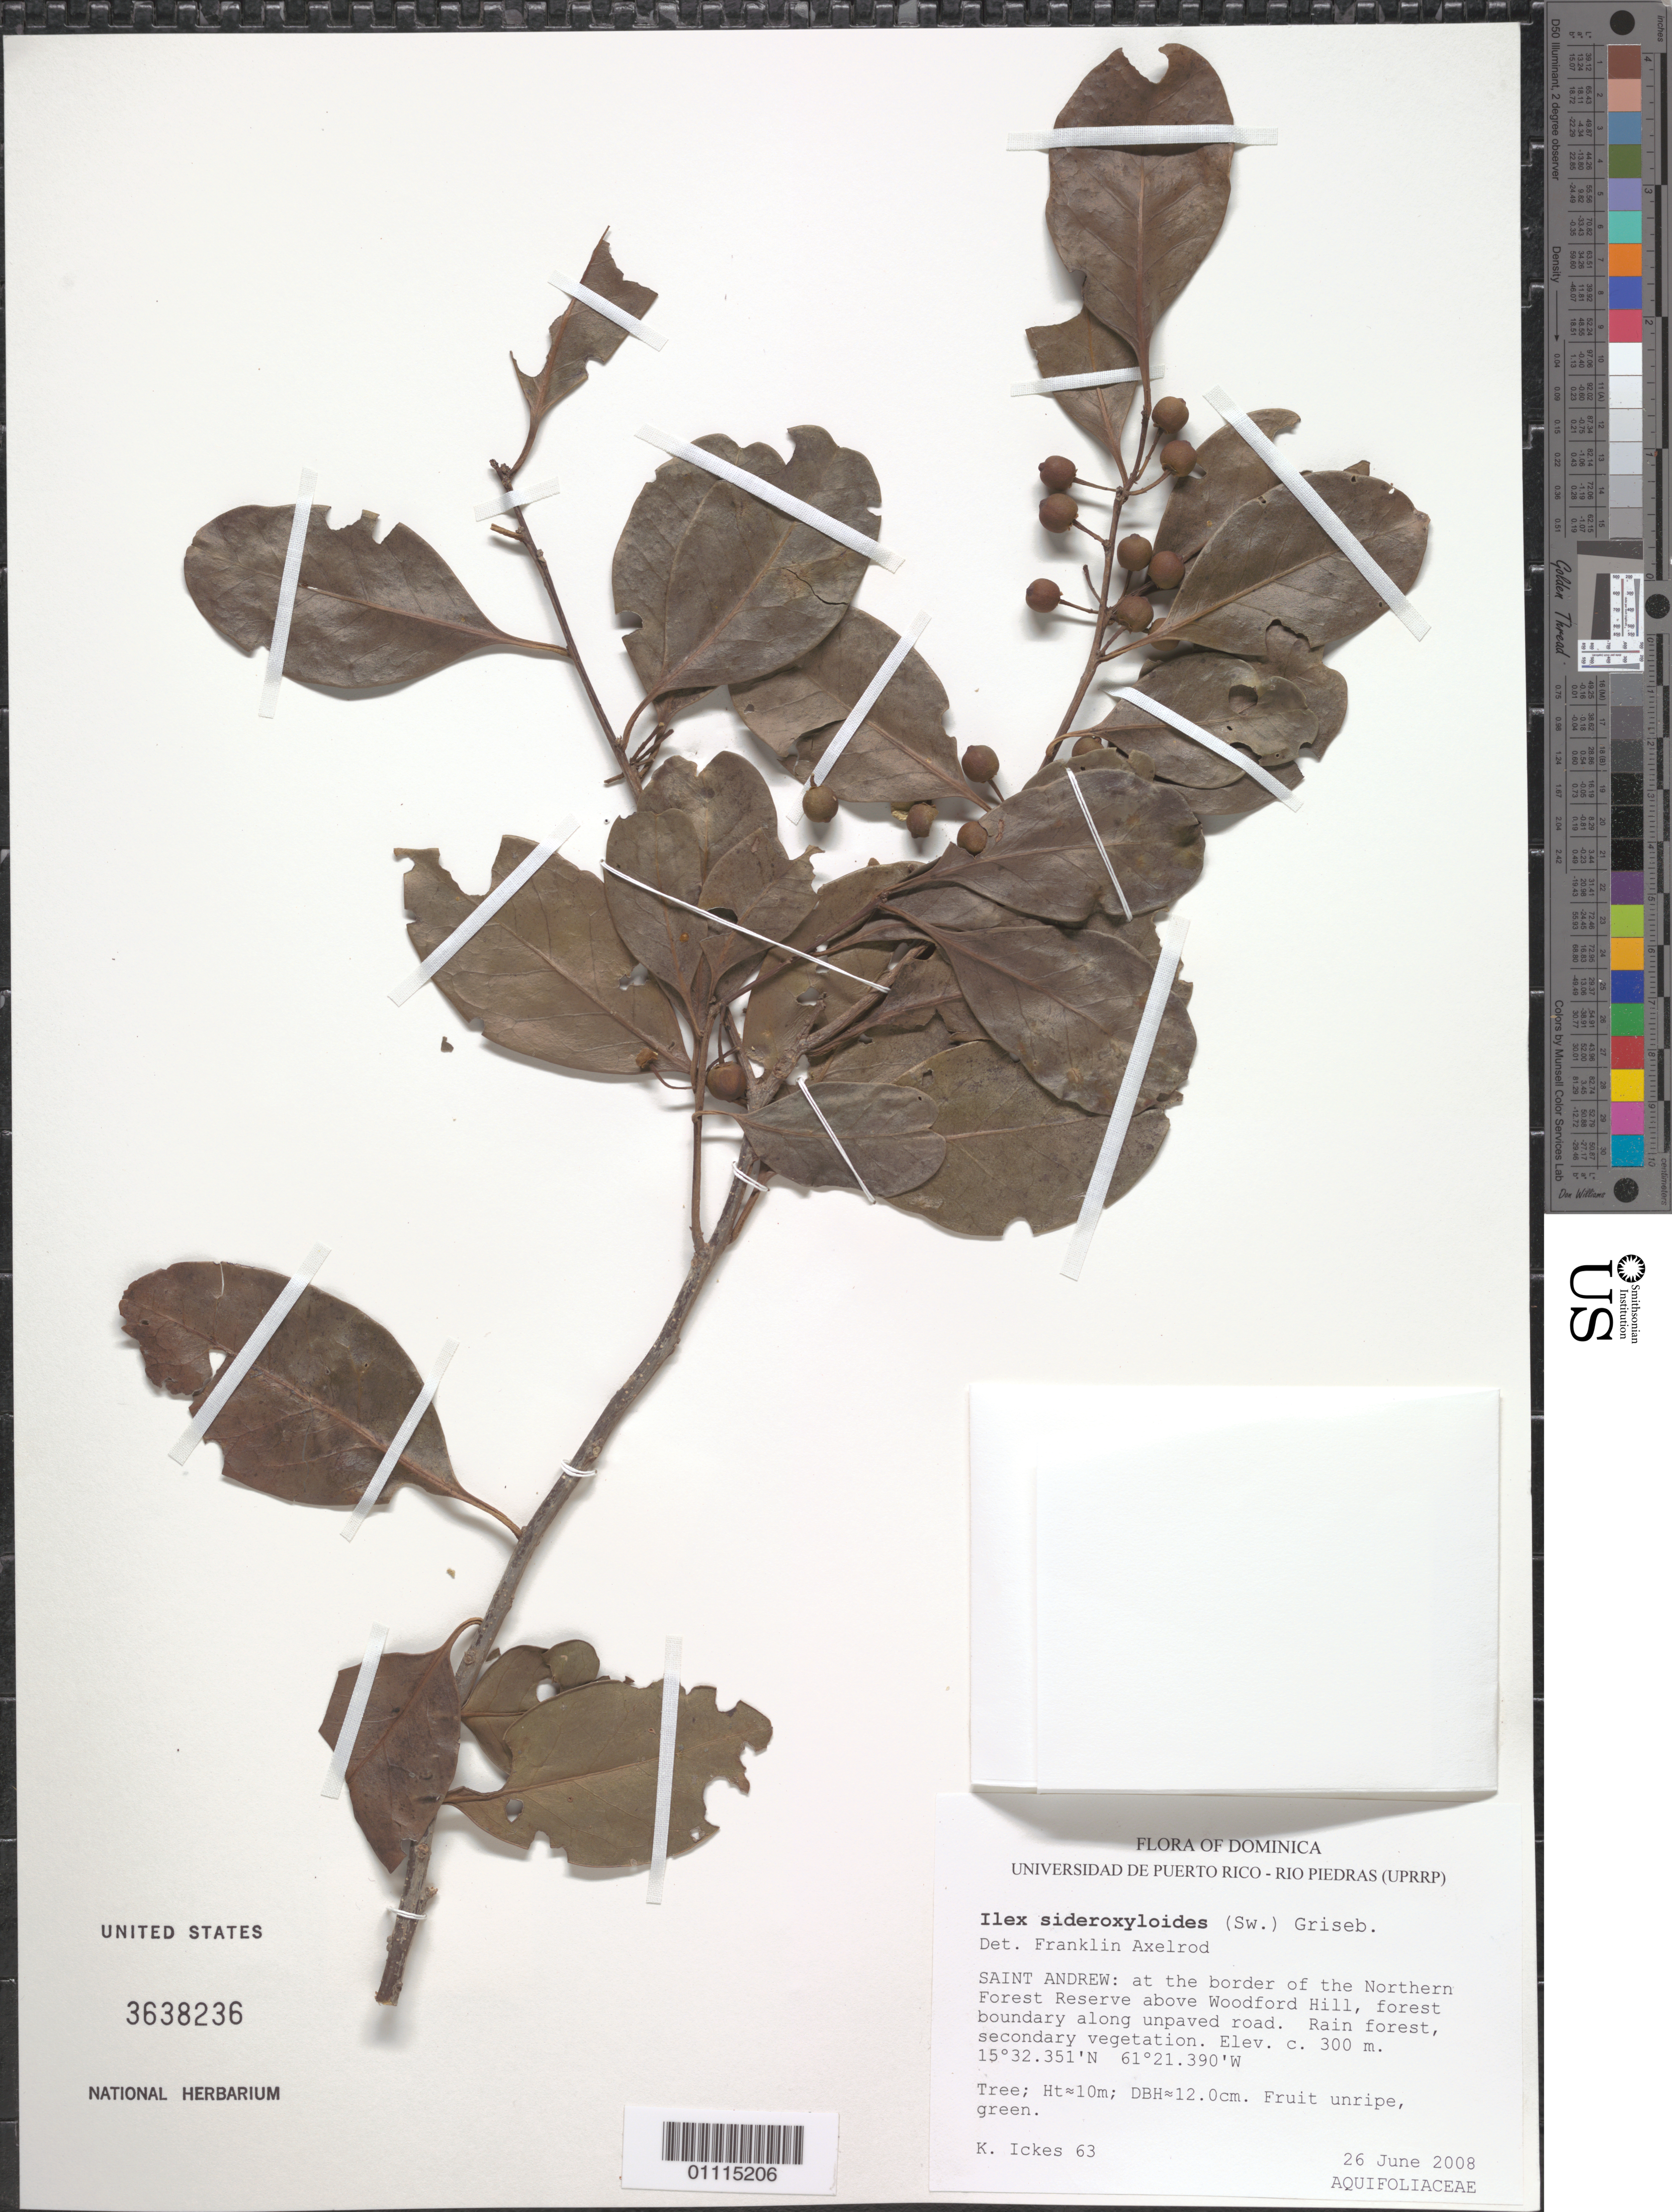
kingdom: Plantae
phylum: Tracheophyta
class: Magnoliopsida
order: Aquifoliales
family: Aquifoliaceae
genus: Ilex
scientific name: Ilex sideroxyloides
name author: (Sw.) Griseb.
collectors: K. Ickes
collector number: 63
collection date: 2008-06-26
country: Dominica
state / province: St. Andrew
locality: Northern Forest Reserve border; above Woodford Hill.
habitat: Forest boundary along unpaved road. Rain forest, secondary vegetation.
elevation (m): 300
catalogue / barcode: US 3638236